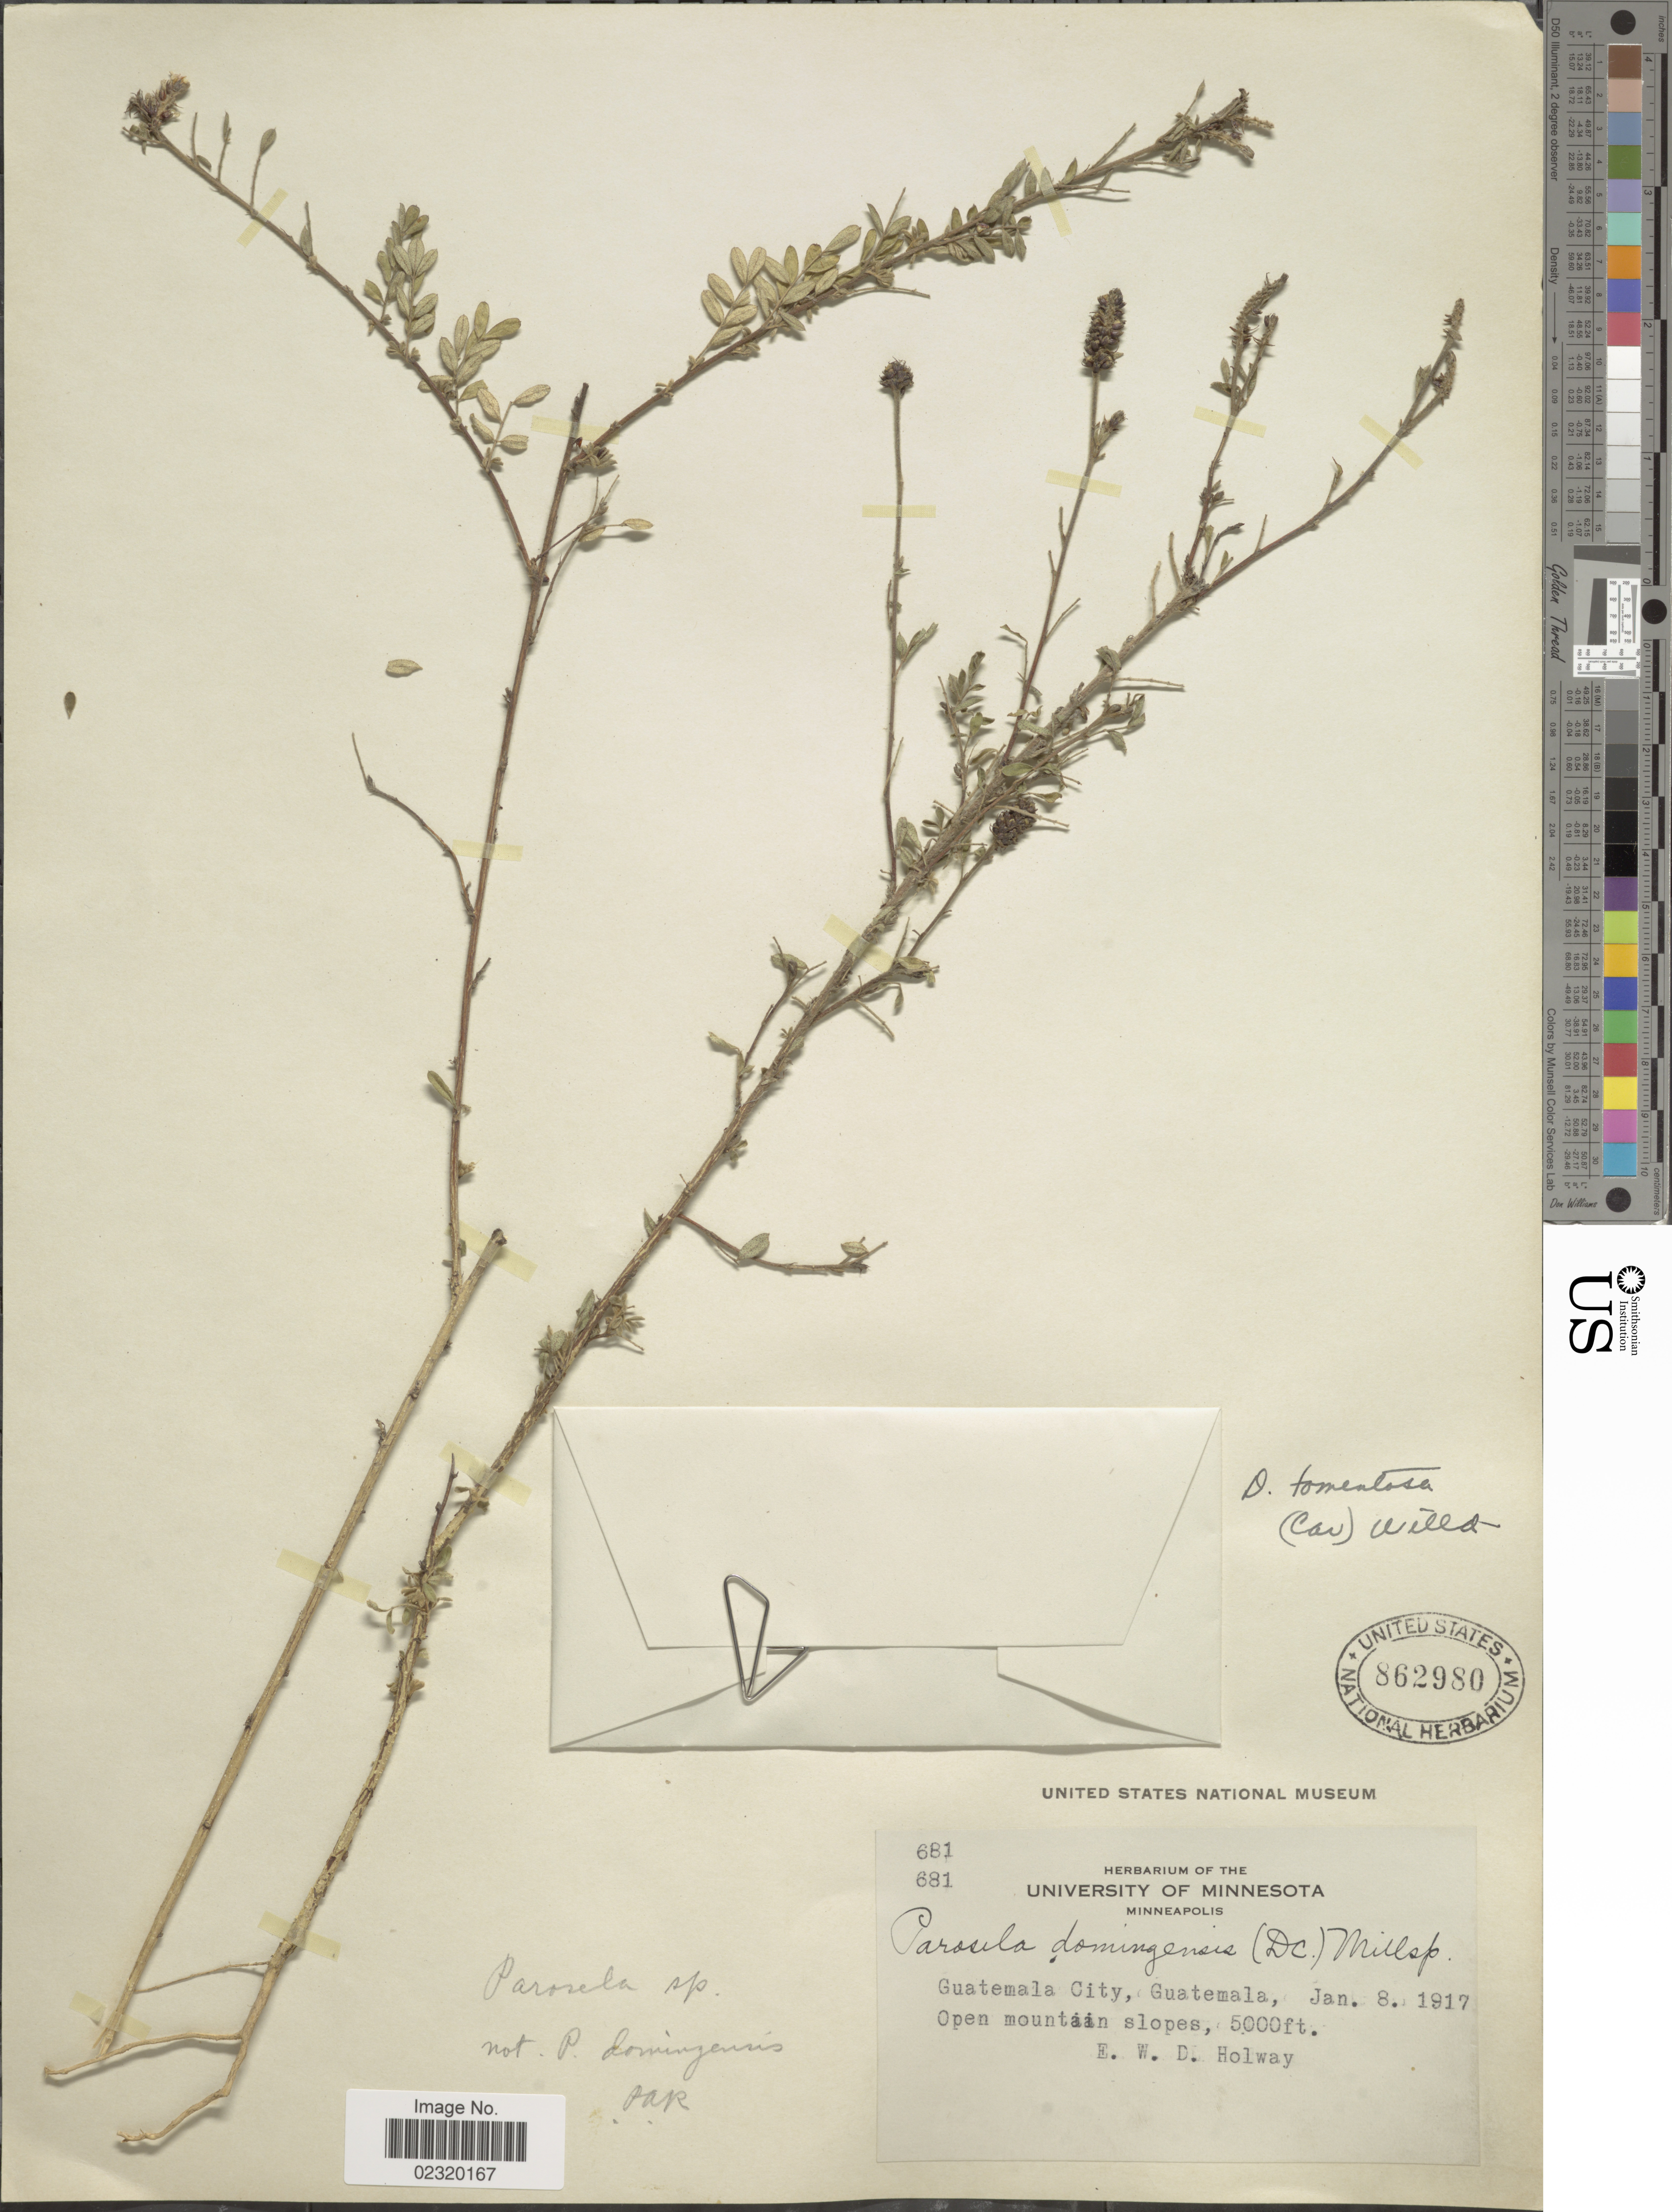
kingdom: Plantae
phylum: Tracheophyta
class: Magnoliopsida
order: Fabales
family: Fabaceae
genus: Dalea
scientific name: Dalea tomentosa var. psoraleoides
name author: (Moric.) Barneby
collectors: E. W. D. Holway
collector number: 681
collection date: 1917-01-08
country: Guatemala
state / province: Guatemala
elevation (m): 1524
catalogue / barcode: US 862980